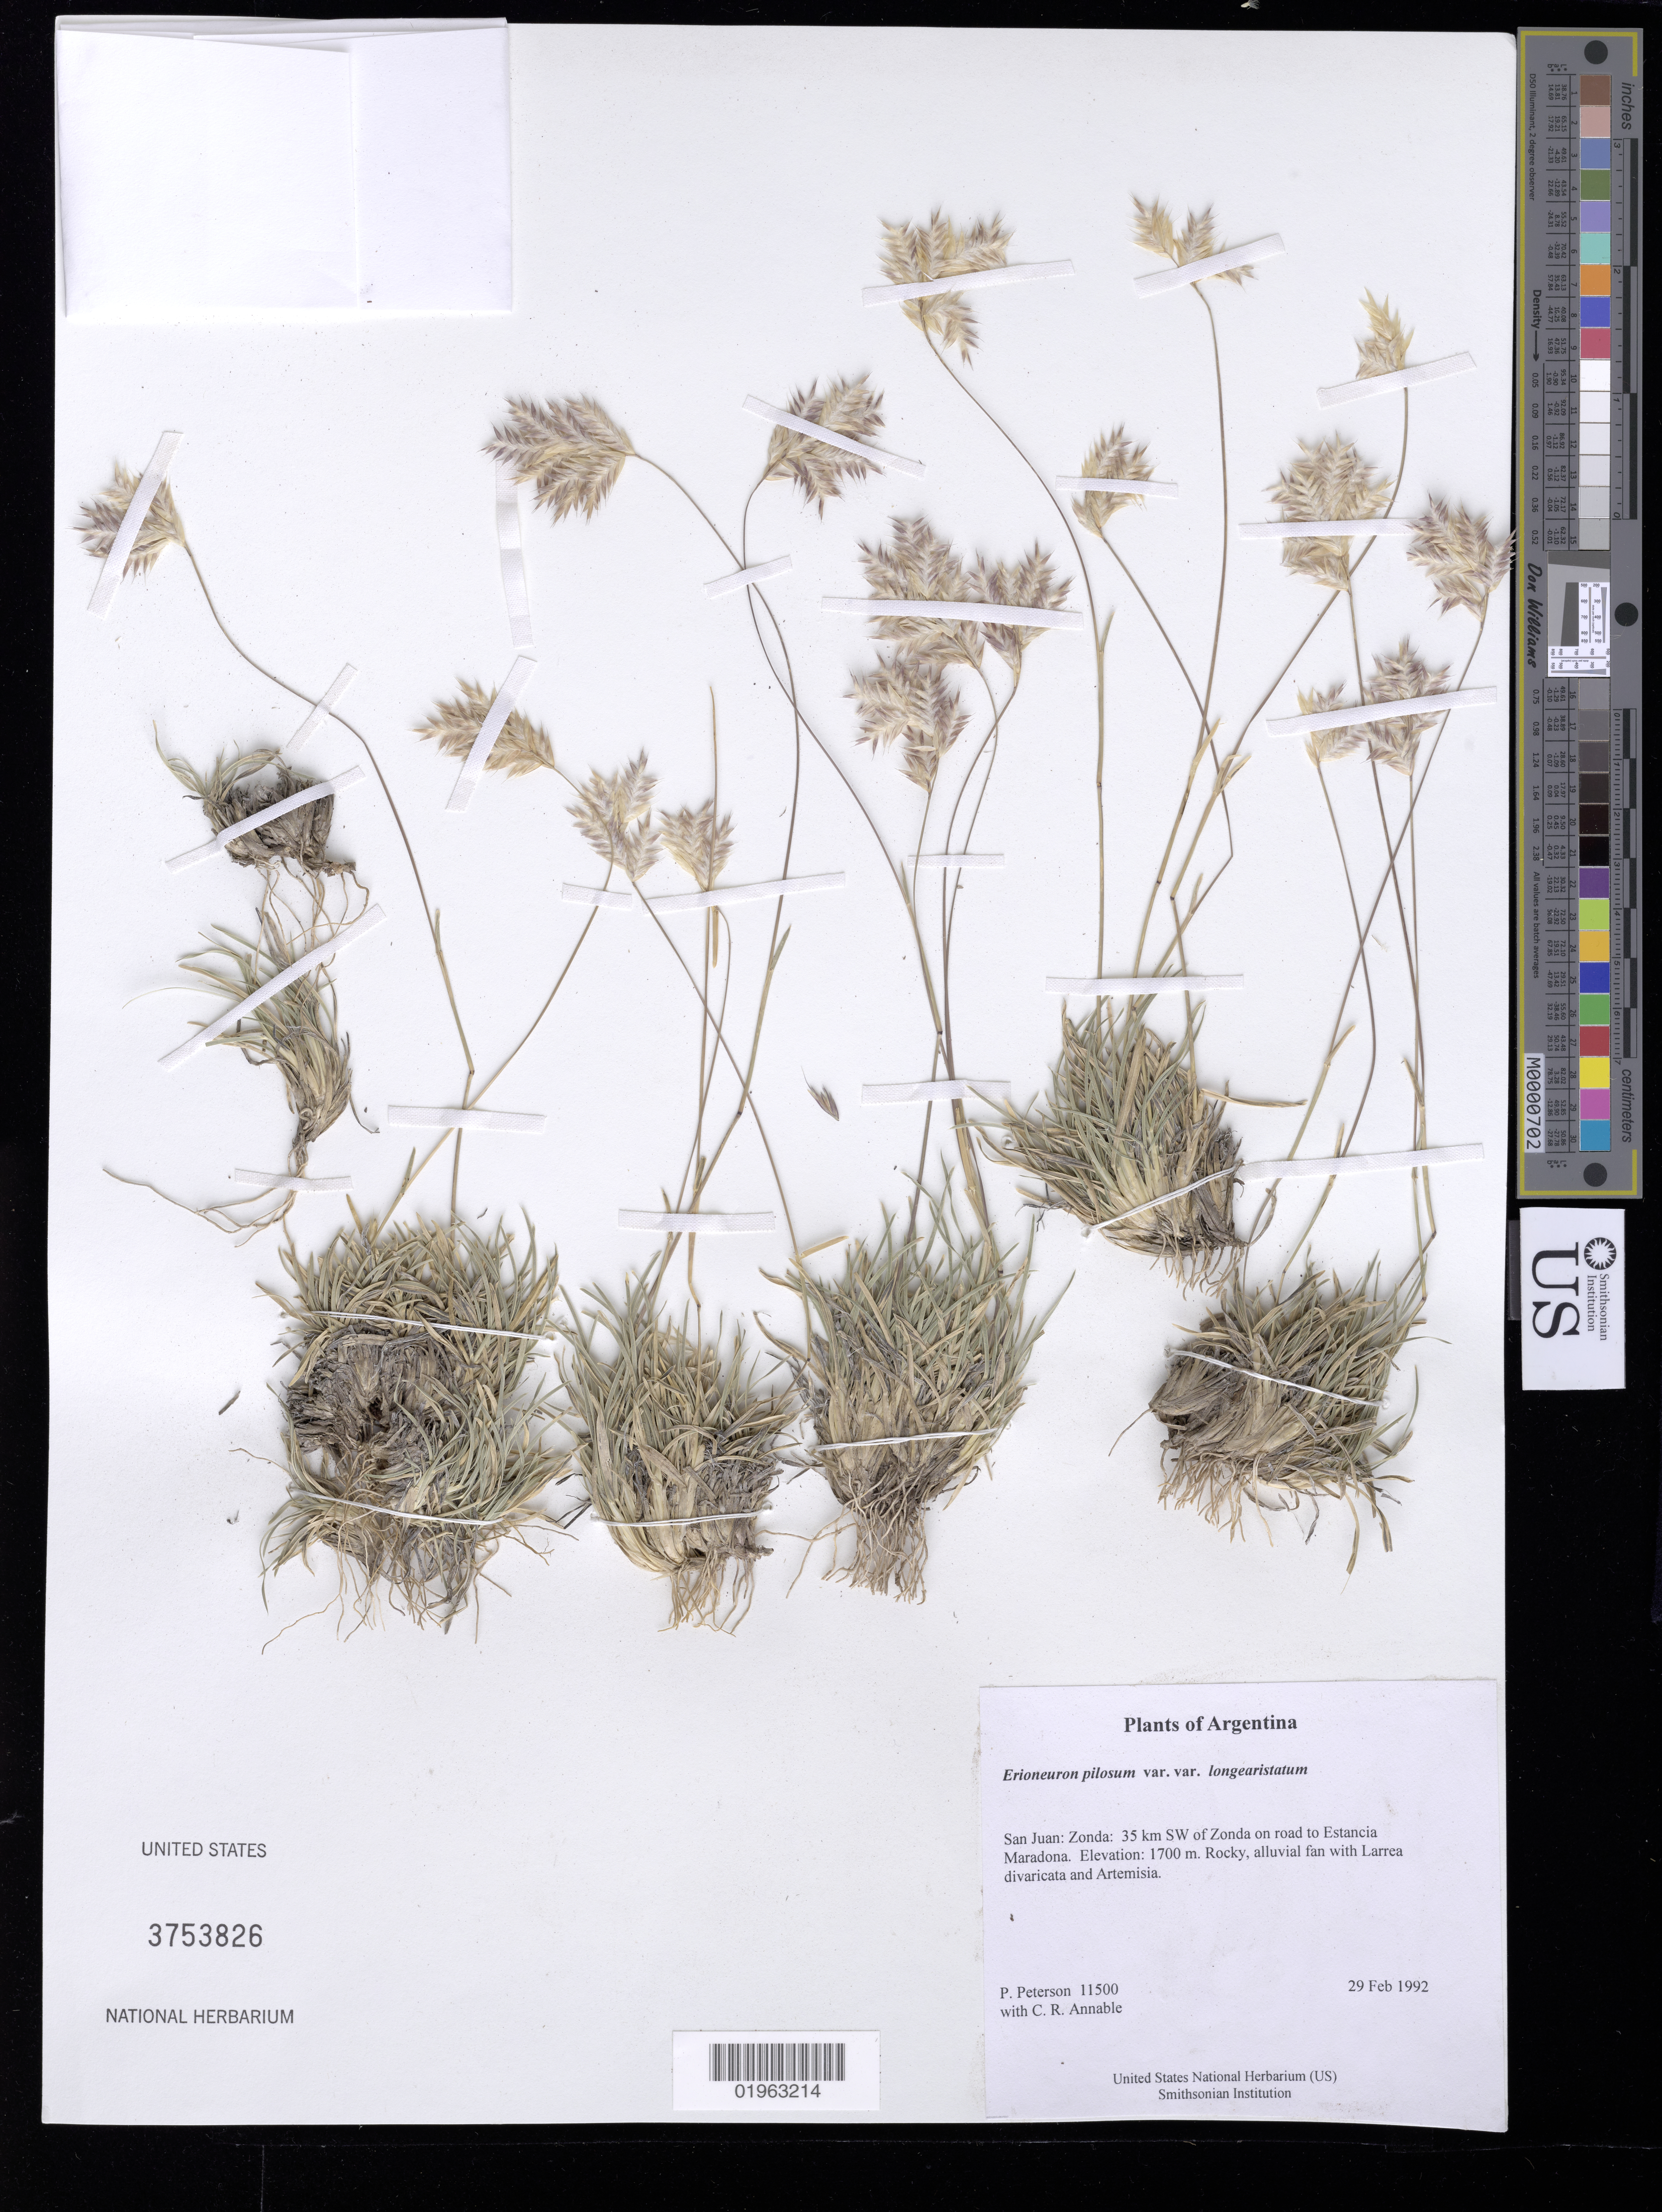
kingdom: Plantae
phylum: Tracheophyta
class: Liliopsida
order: Poales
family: Poaceae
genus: Erioneuron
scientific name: Erioneuron pilosum var. longearistatum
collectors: P. M. Peterson & C. R. Annable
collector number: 11500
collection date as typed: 29 Feb 1992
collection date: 1992-02-29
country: Argentina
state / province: San Juan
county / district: Zonda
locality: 35 km SW of Zonda on road to Estancia Maradona.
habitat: Rocky, alluvial fan with Larrea divaricata and Artemisia.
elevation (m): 1700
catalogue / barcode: US 3753826